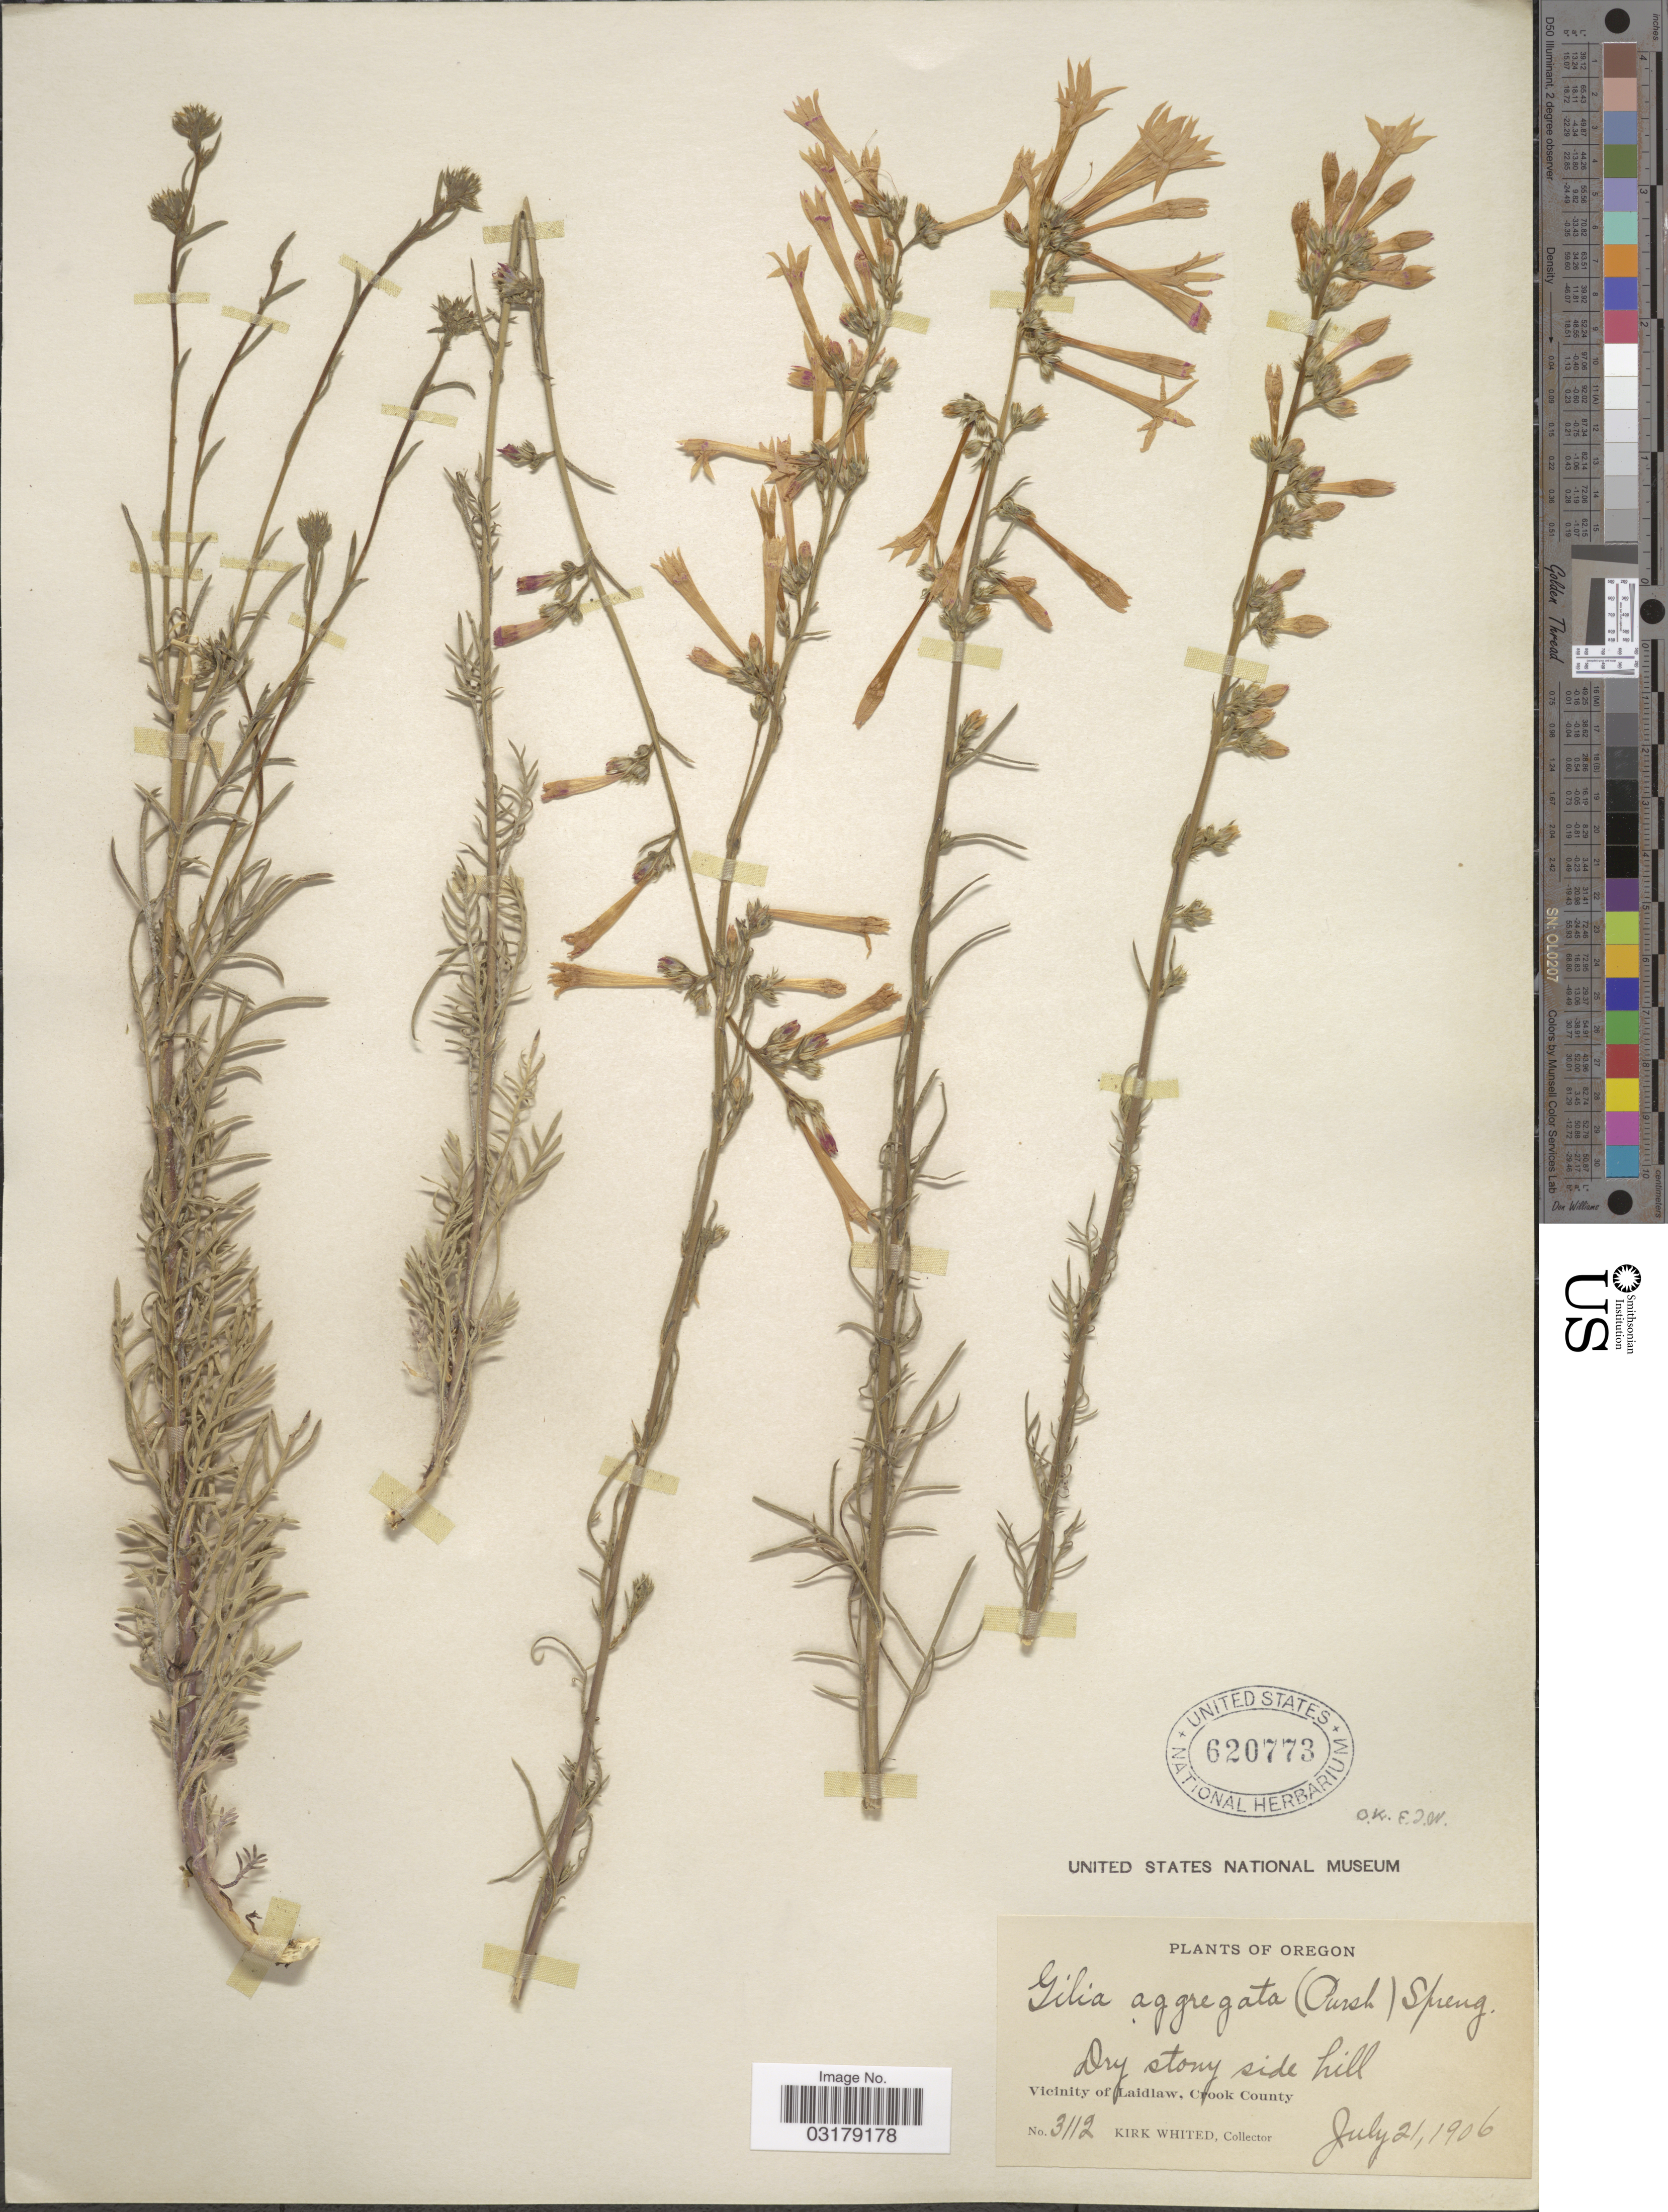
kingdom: Plantae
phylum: Tracheophyta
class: Magnoliopsida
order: Ericales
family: Polemoniaceae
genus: Ipomopsis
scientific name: Ipomopsis aggregata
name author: (Pursh) V.E. Grant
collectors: K. Whited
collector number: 3112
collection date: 1906-07-21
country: United States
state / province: Oregon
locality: Vicinity of Laidlaw, Crook County.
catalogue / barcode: US 620773